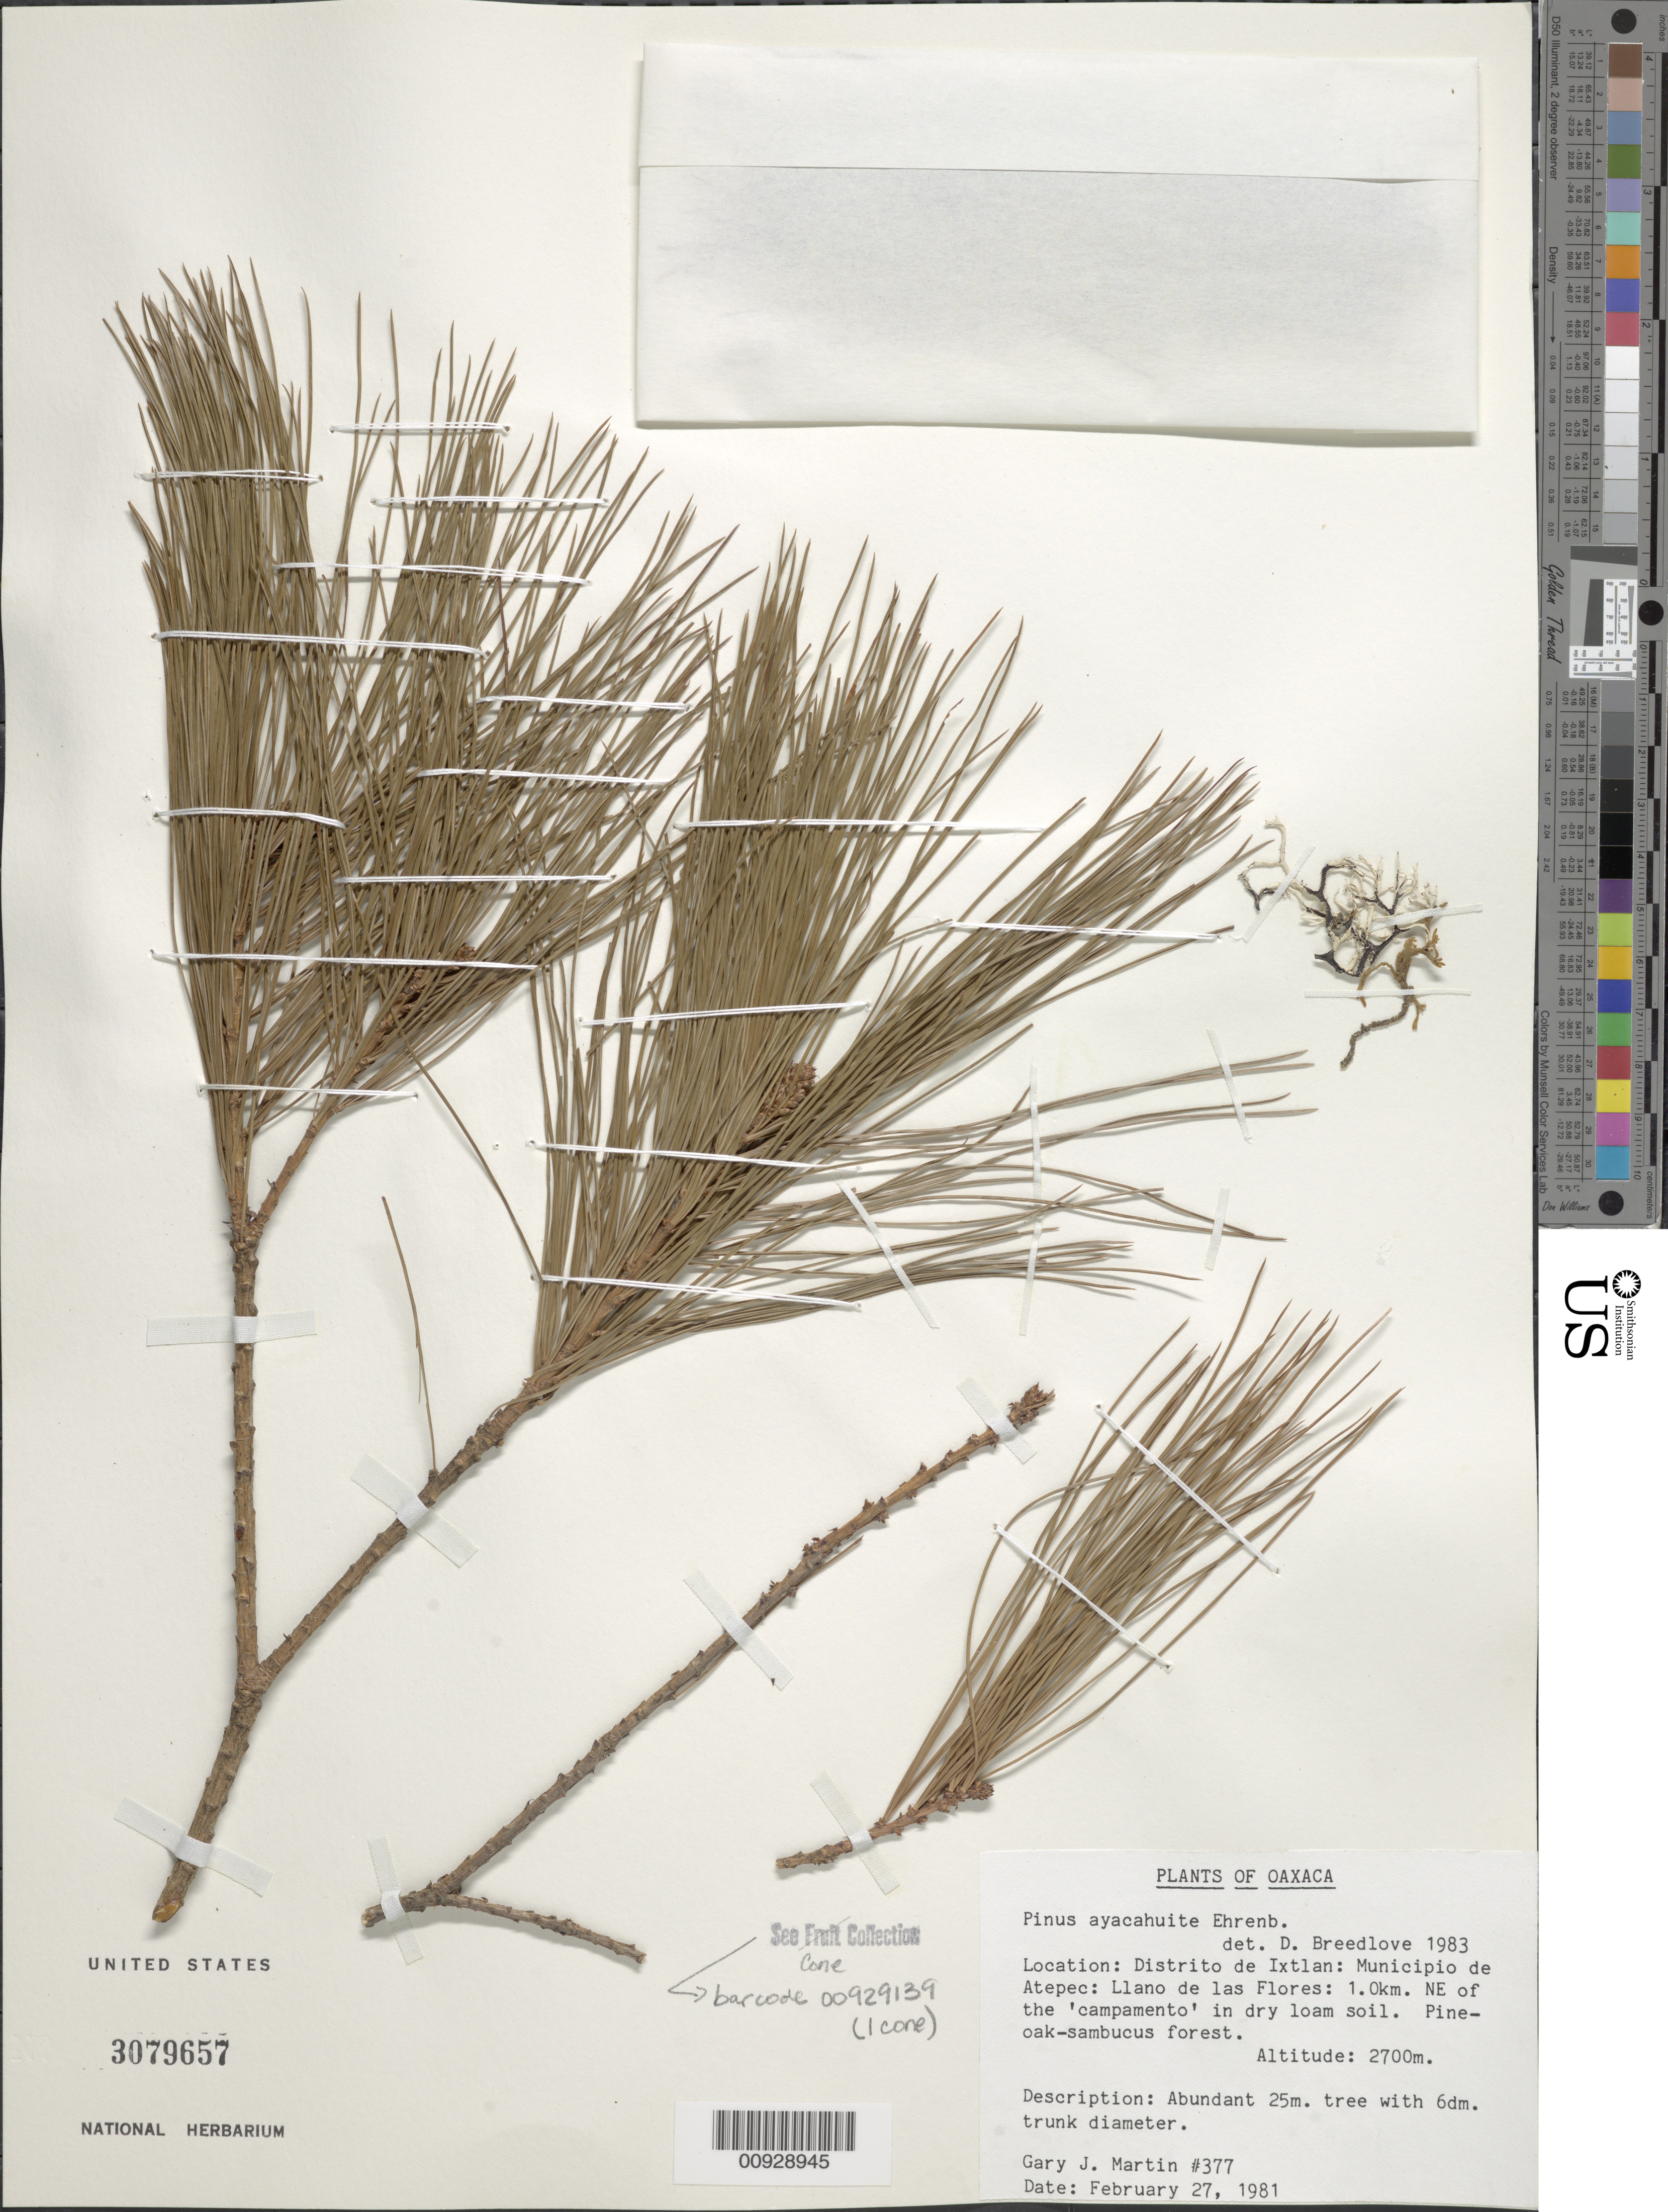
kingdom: Plantae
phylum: Tracheophyta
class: Pinopsida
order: Pinales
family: Pinaceae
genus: Pinus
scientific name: Pinus ayacahuite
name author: Ehrenb. ex Schltdl.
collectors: G. J. Martin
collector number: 377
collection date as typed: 27 Feb 1981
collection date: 1981-02-27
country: Mexico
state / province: Oaxaca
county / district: Ixtlán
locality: Municipio de Atepec: Llano de las Flores: 1.o km. NE of the 'campamento'.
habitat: In dry loam soil. Pine-oak-sambucus forest.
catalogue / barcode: US 3079657